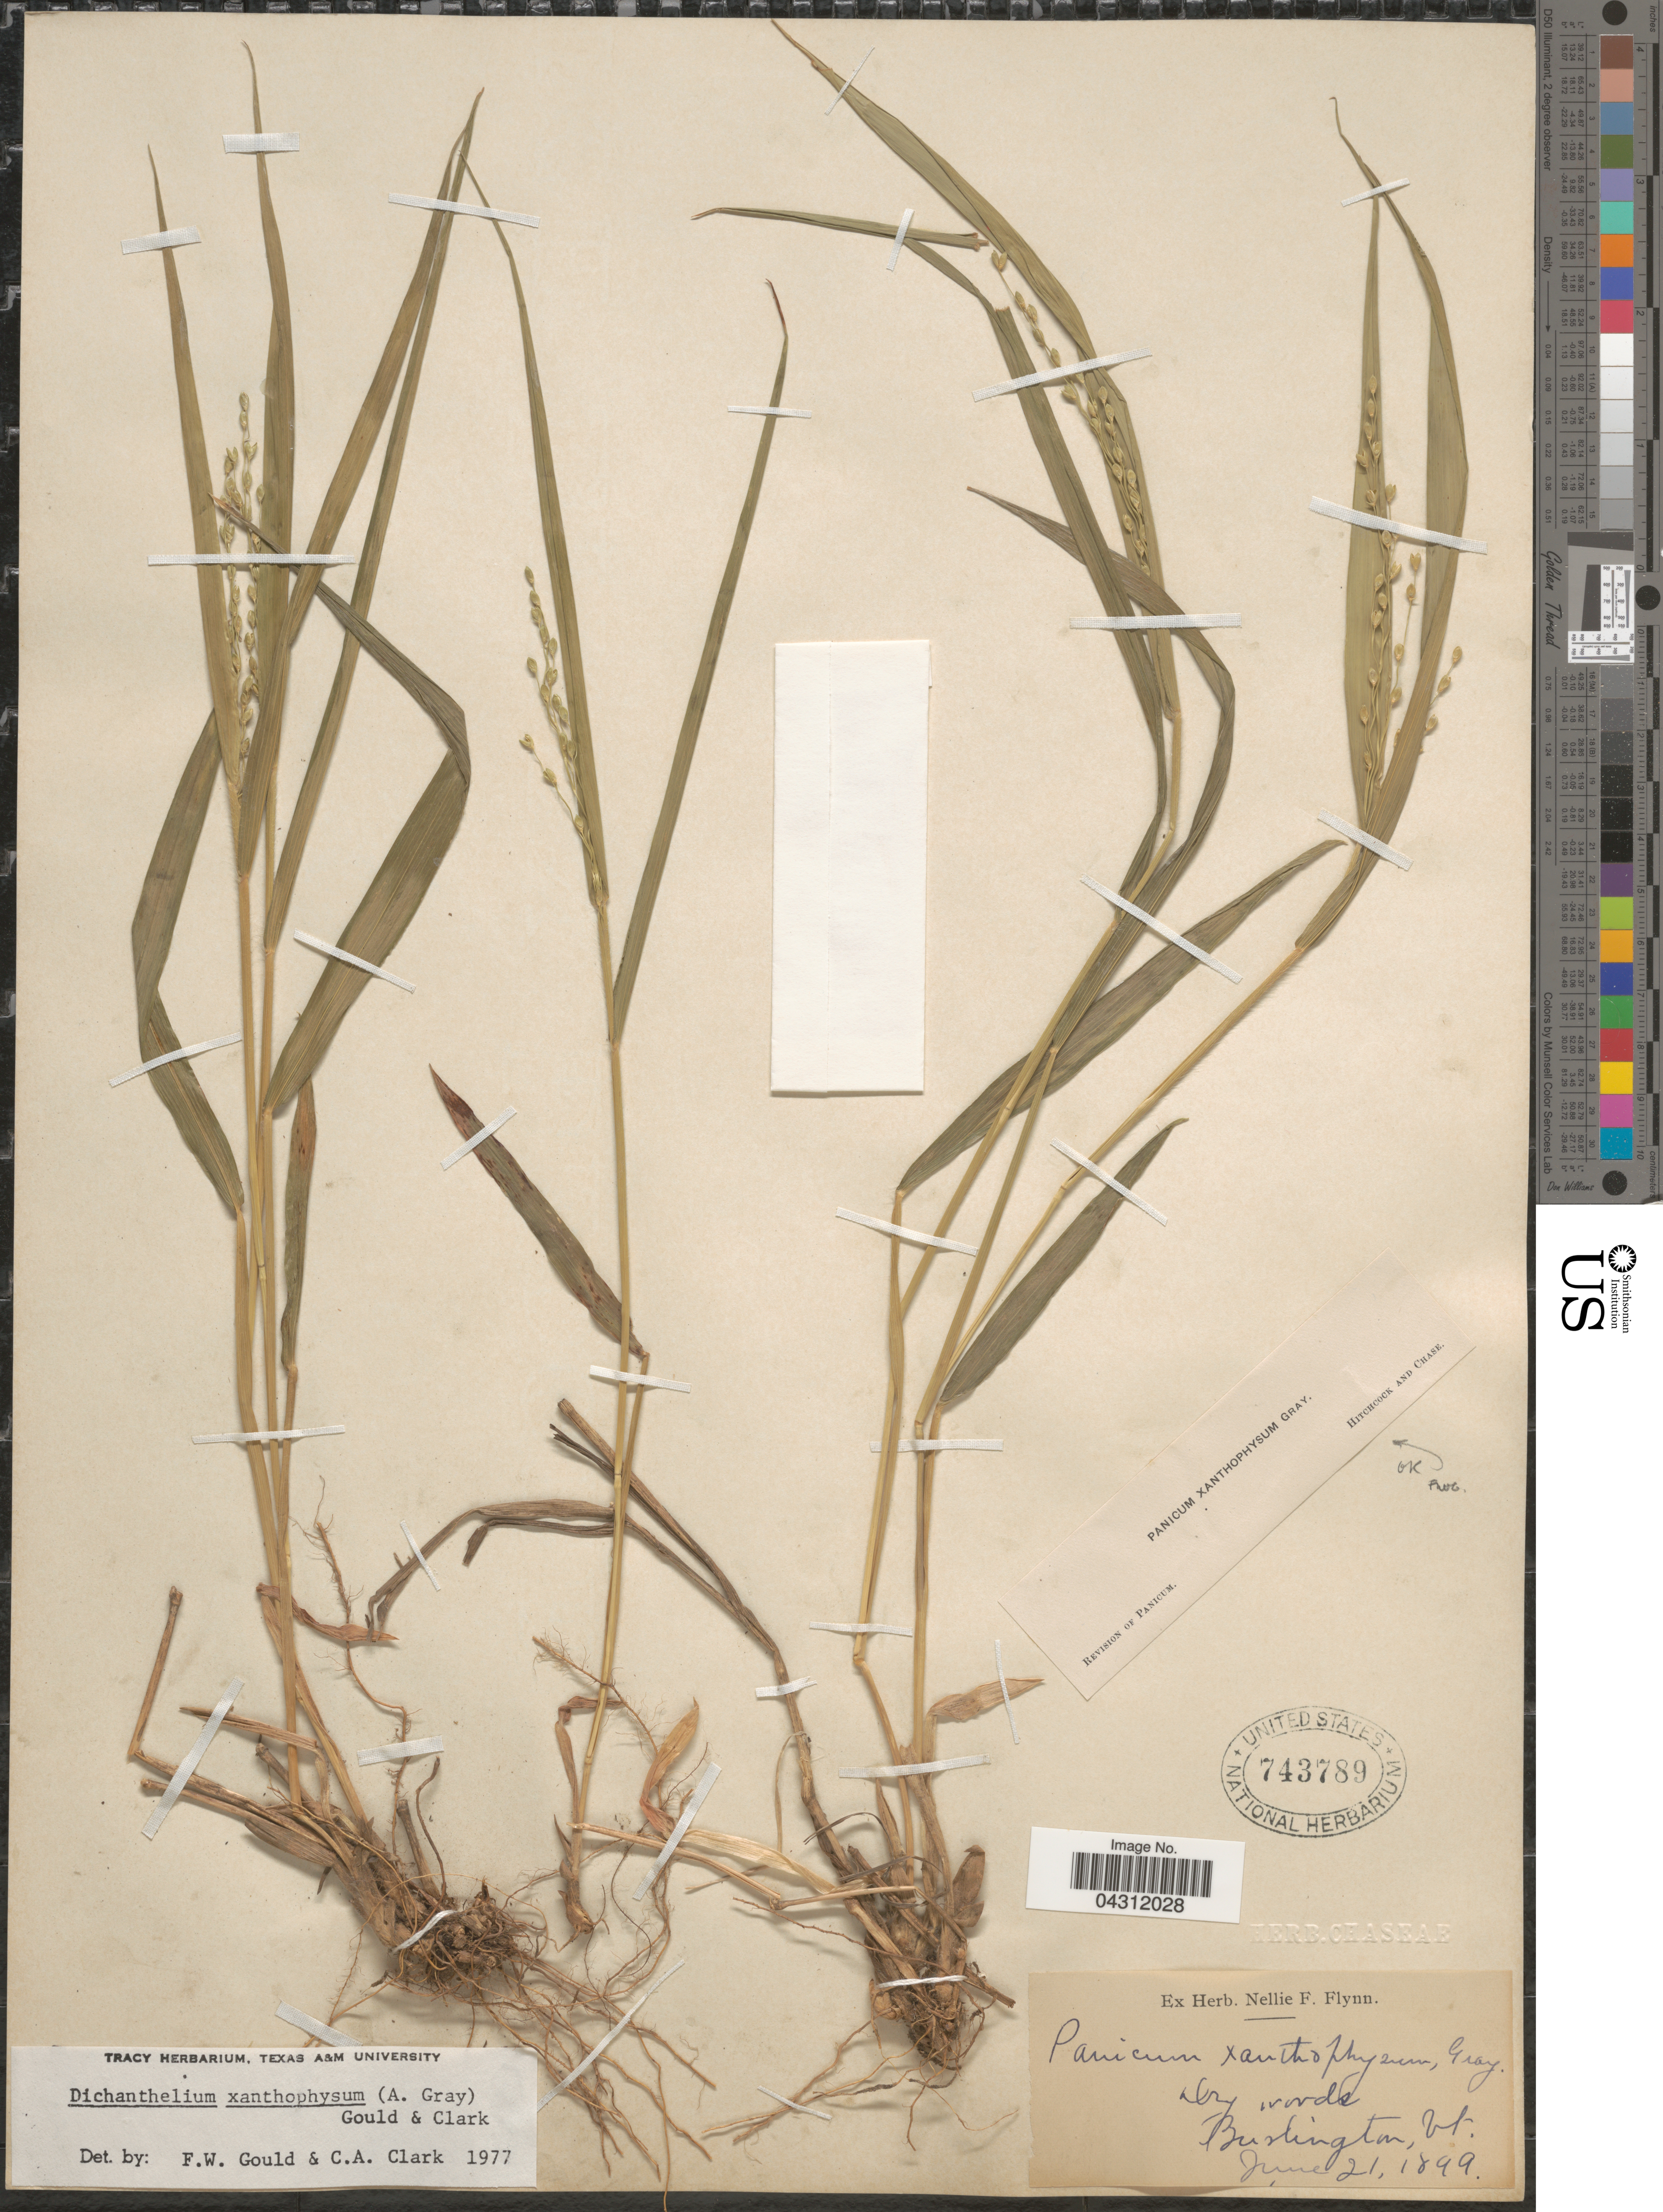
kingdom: Plantae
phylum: Tracheophyta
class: Liliopsida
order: Poales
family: Poaceae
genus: Dichanthelium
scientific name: Dichanthelium xanthophysum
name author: (A. Gray) Freckmann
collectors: Ex Herb. Nellie F. Flynn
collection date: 1899-06-21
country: United States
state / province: Vermont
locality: Burtington.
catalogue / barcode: US 743789